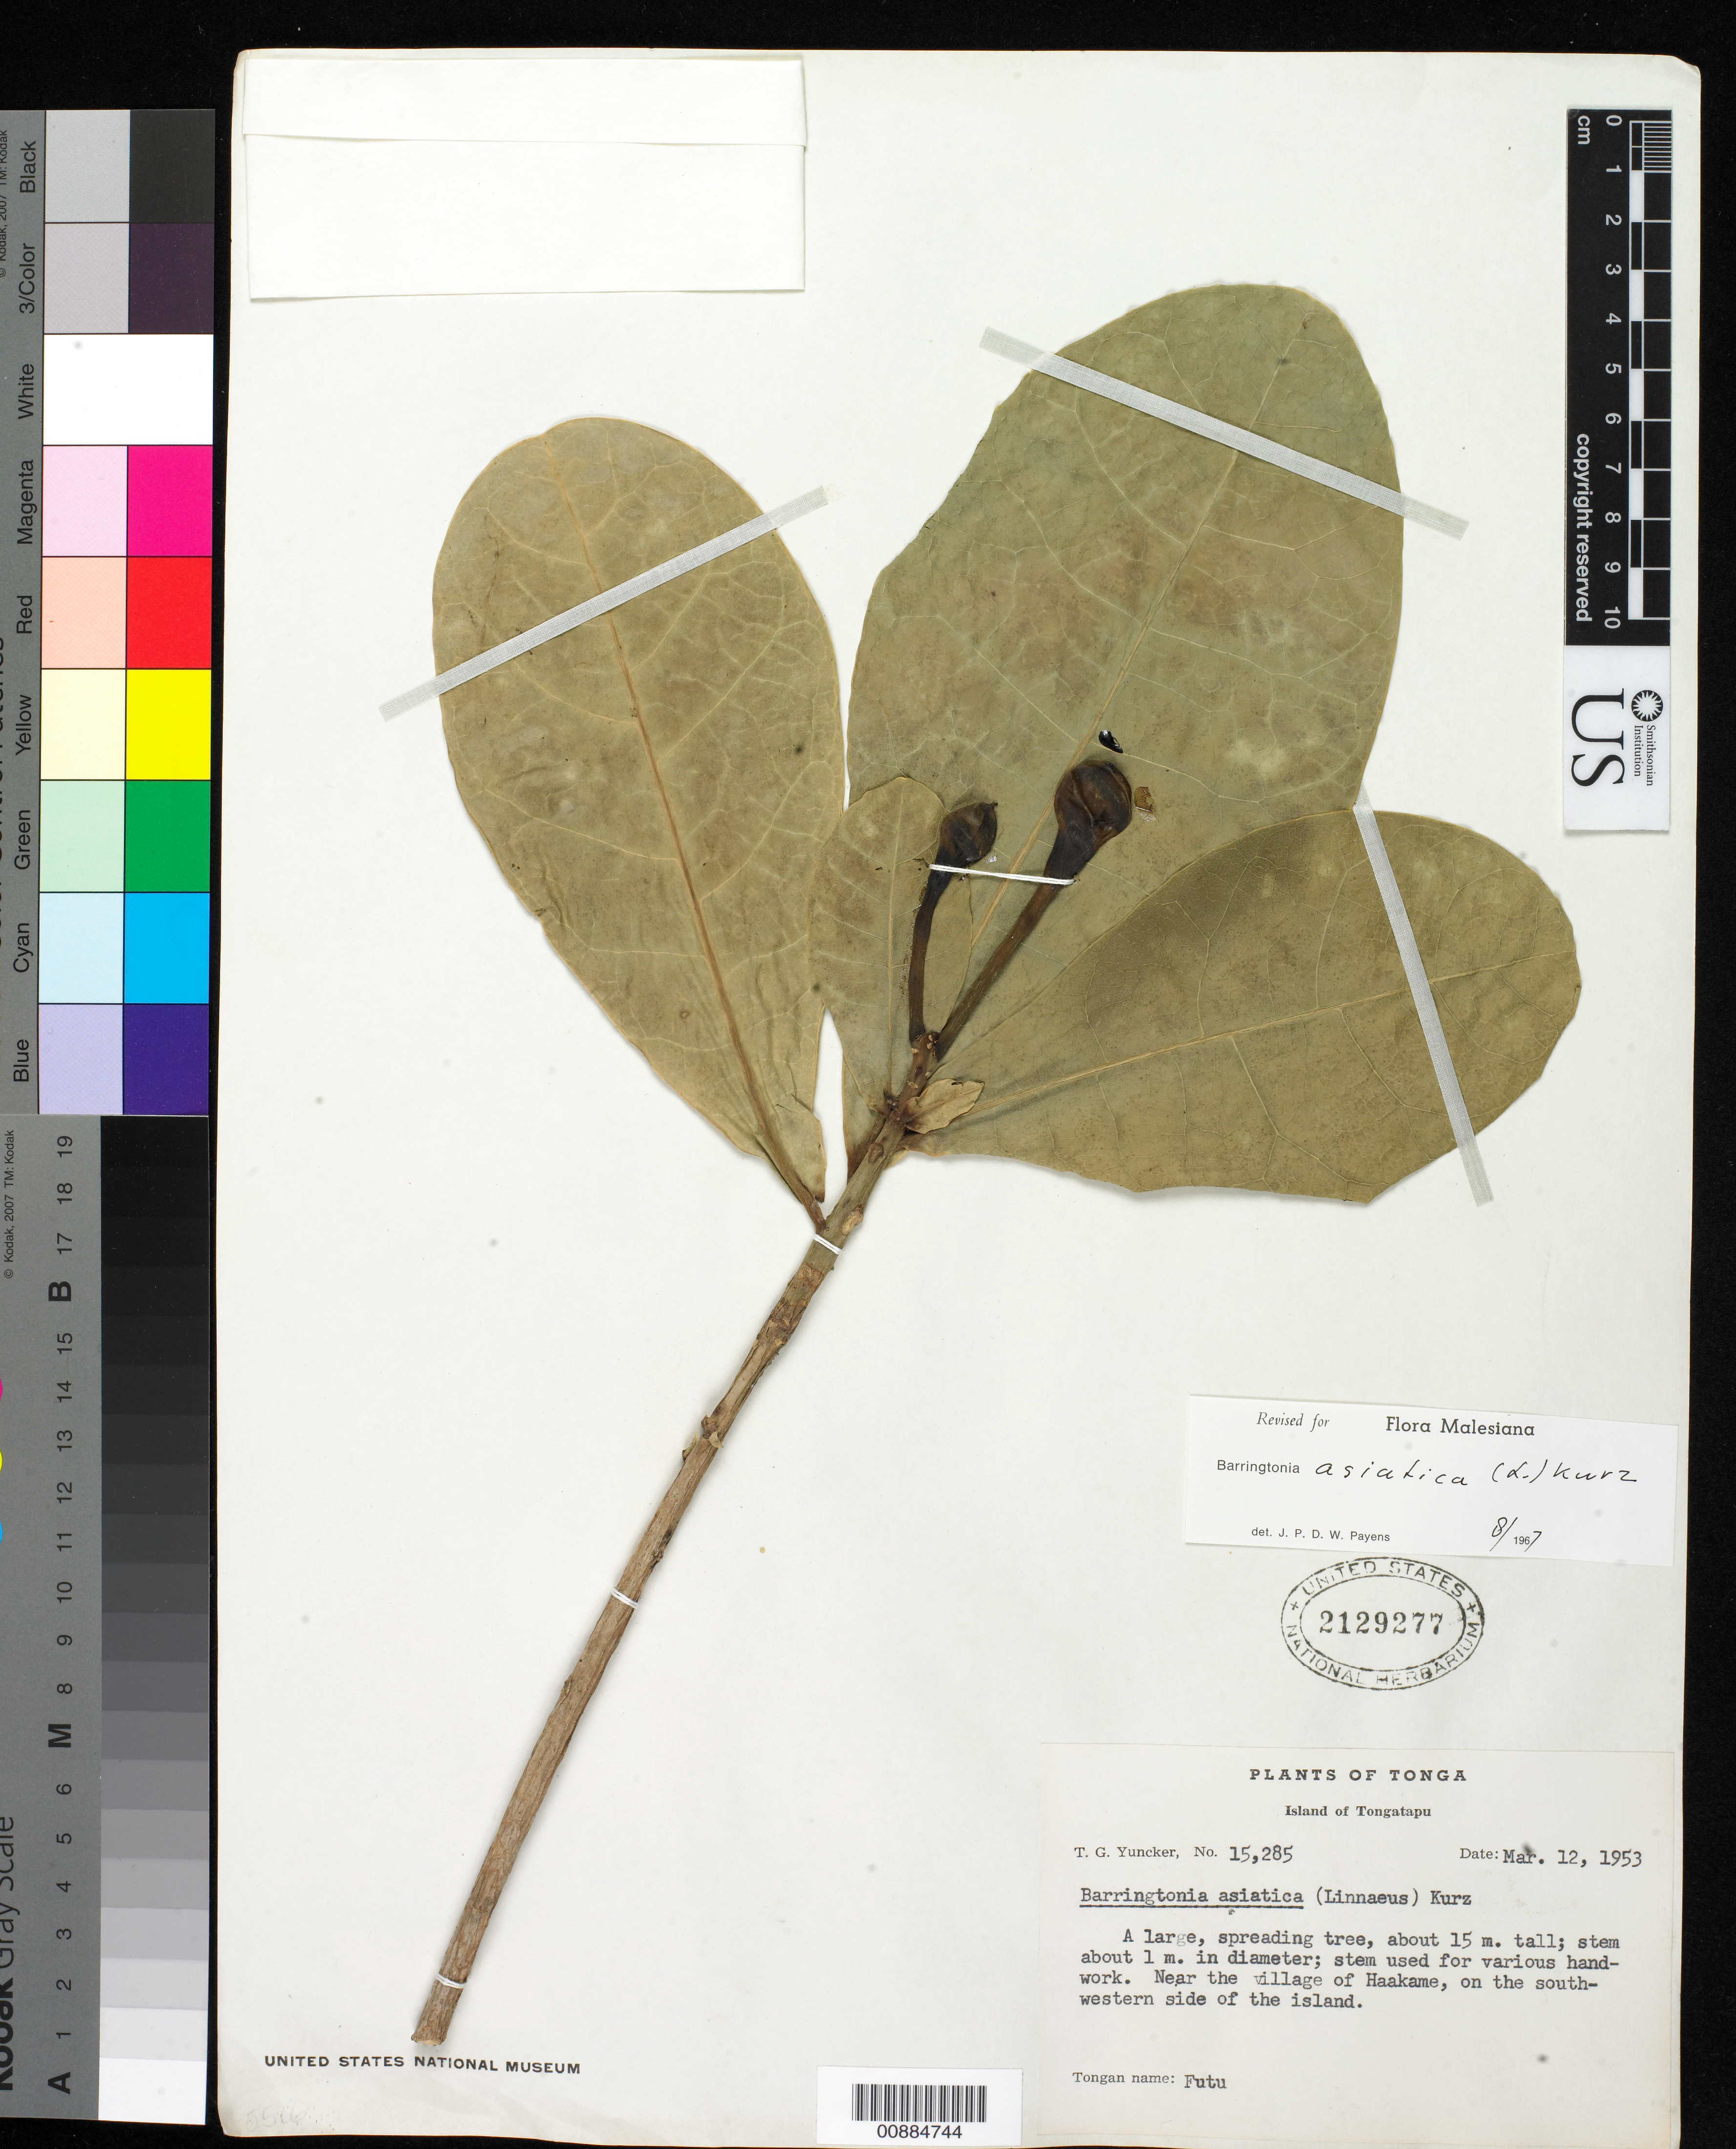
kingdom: Plantae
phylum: Tracheophyta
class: Magnoliopsida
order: Ericales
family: Lecythidaceae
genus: Barringtonia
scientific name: Barringtonia asiatica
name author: (L.) Kurz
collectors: T. G. Yuncker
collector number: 15285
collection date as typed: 12 Mar 1953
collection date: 1953-03-12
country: Tonga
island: Tongatapu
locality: Near village of Haakame on the southwestern side of the island.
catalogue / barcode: US 2129277